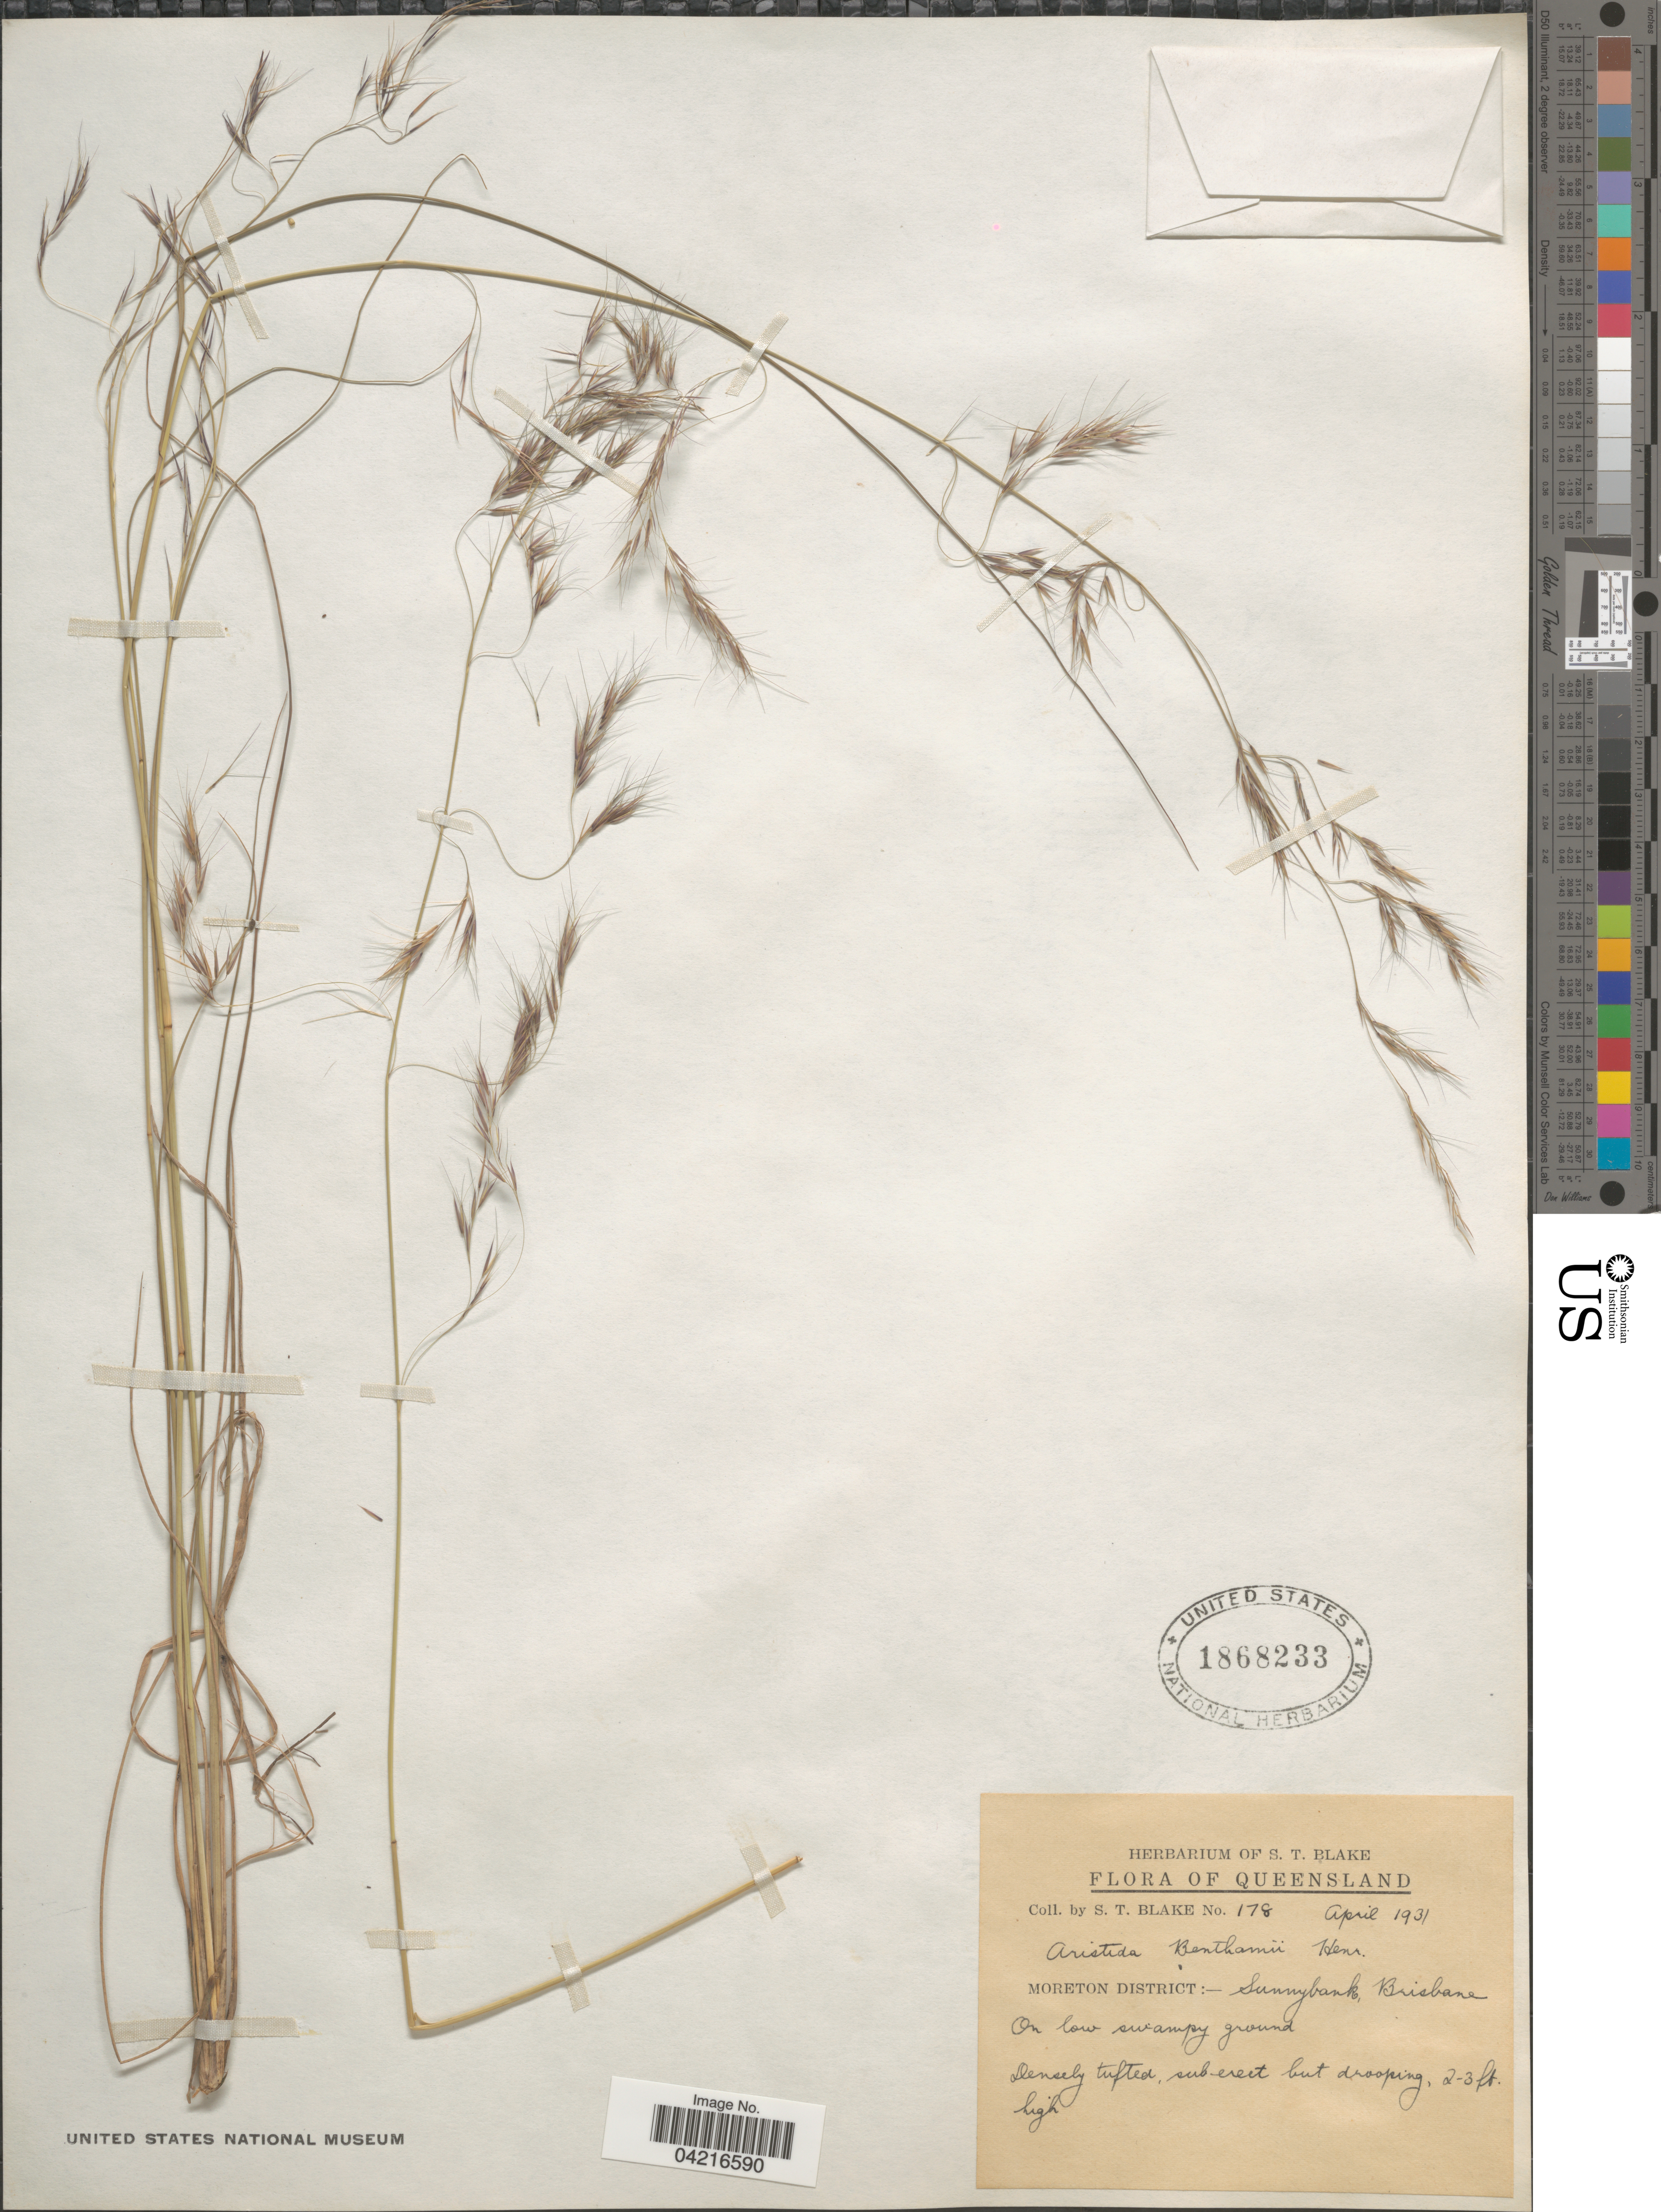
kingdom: Plantae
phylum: Tracheophyta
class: Liliopsida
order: Poales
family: Poaceae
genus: Aristida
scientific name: Aristida benthamii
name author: Henr.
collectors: S. T. Blake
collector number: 178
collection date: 1931-04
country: Australia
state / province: Queensland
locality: Moreton District: - Sunnybank, Brisbane.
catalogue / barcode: US 1868233